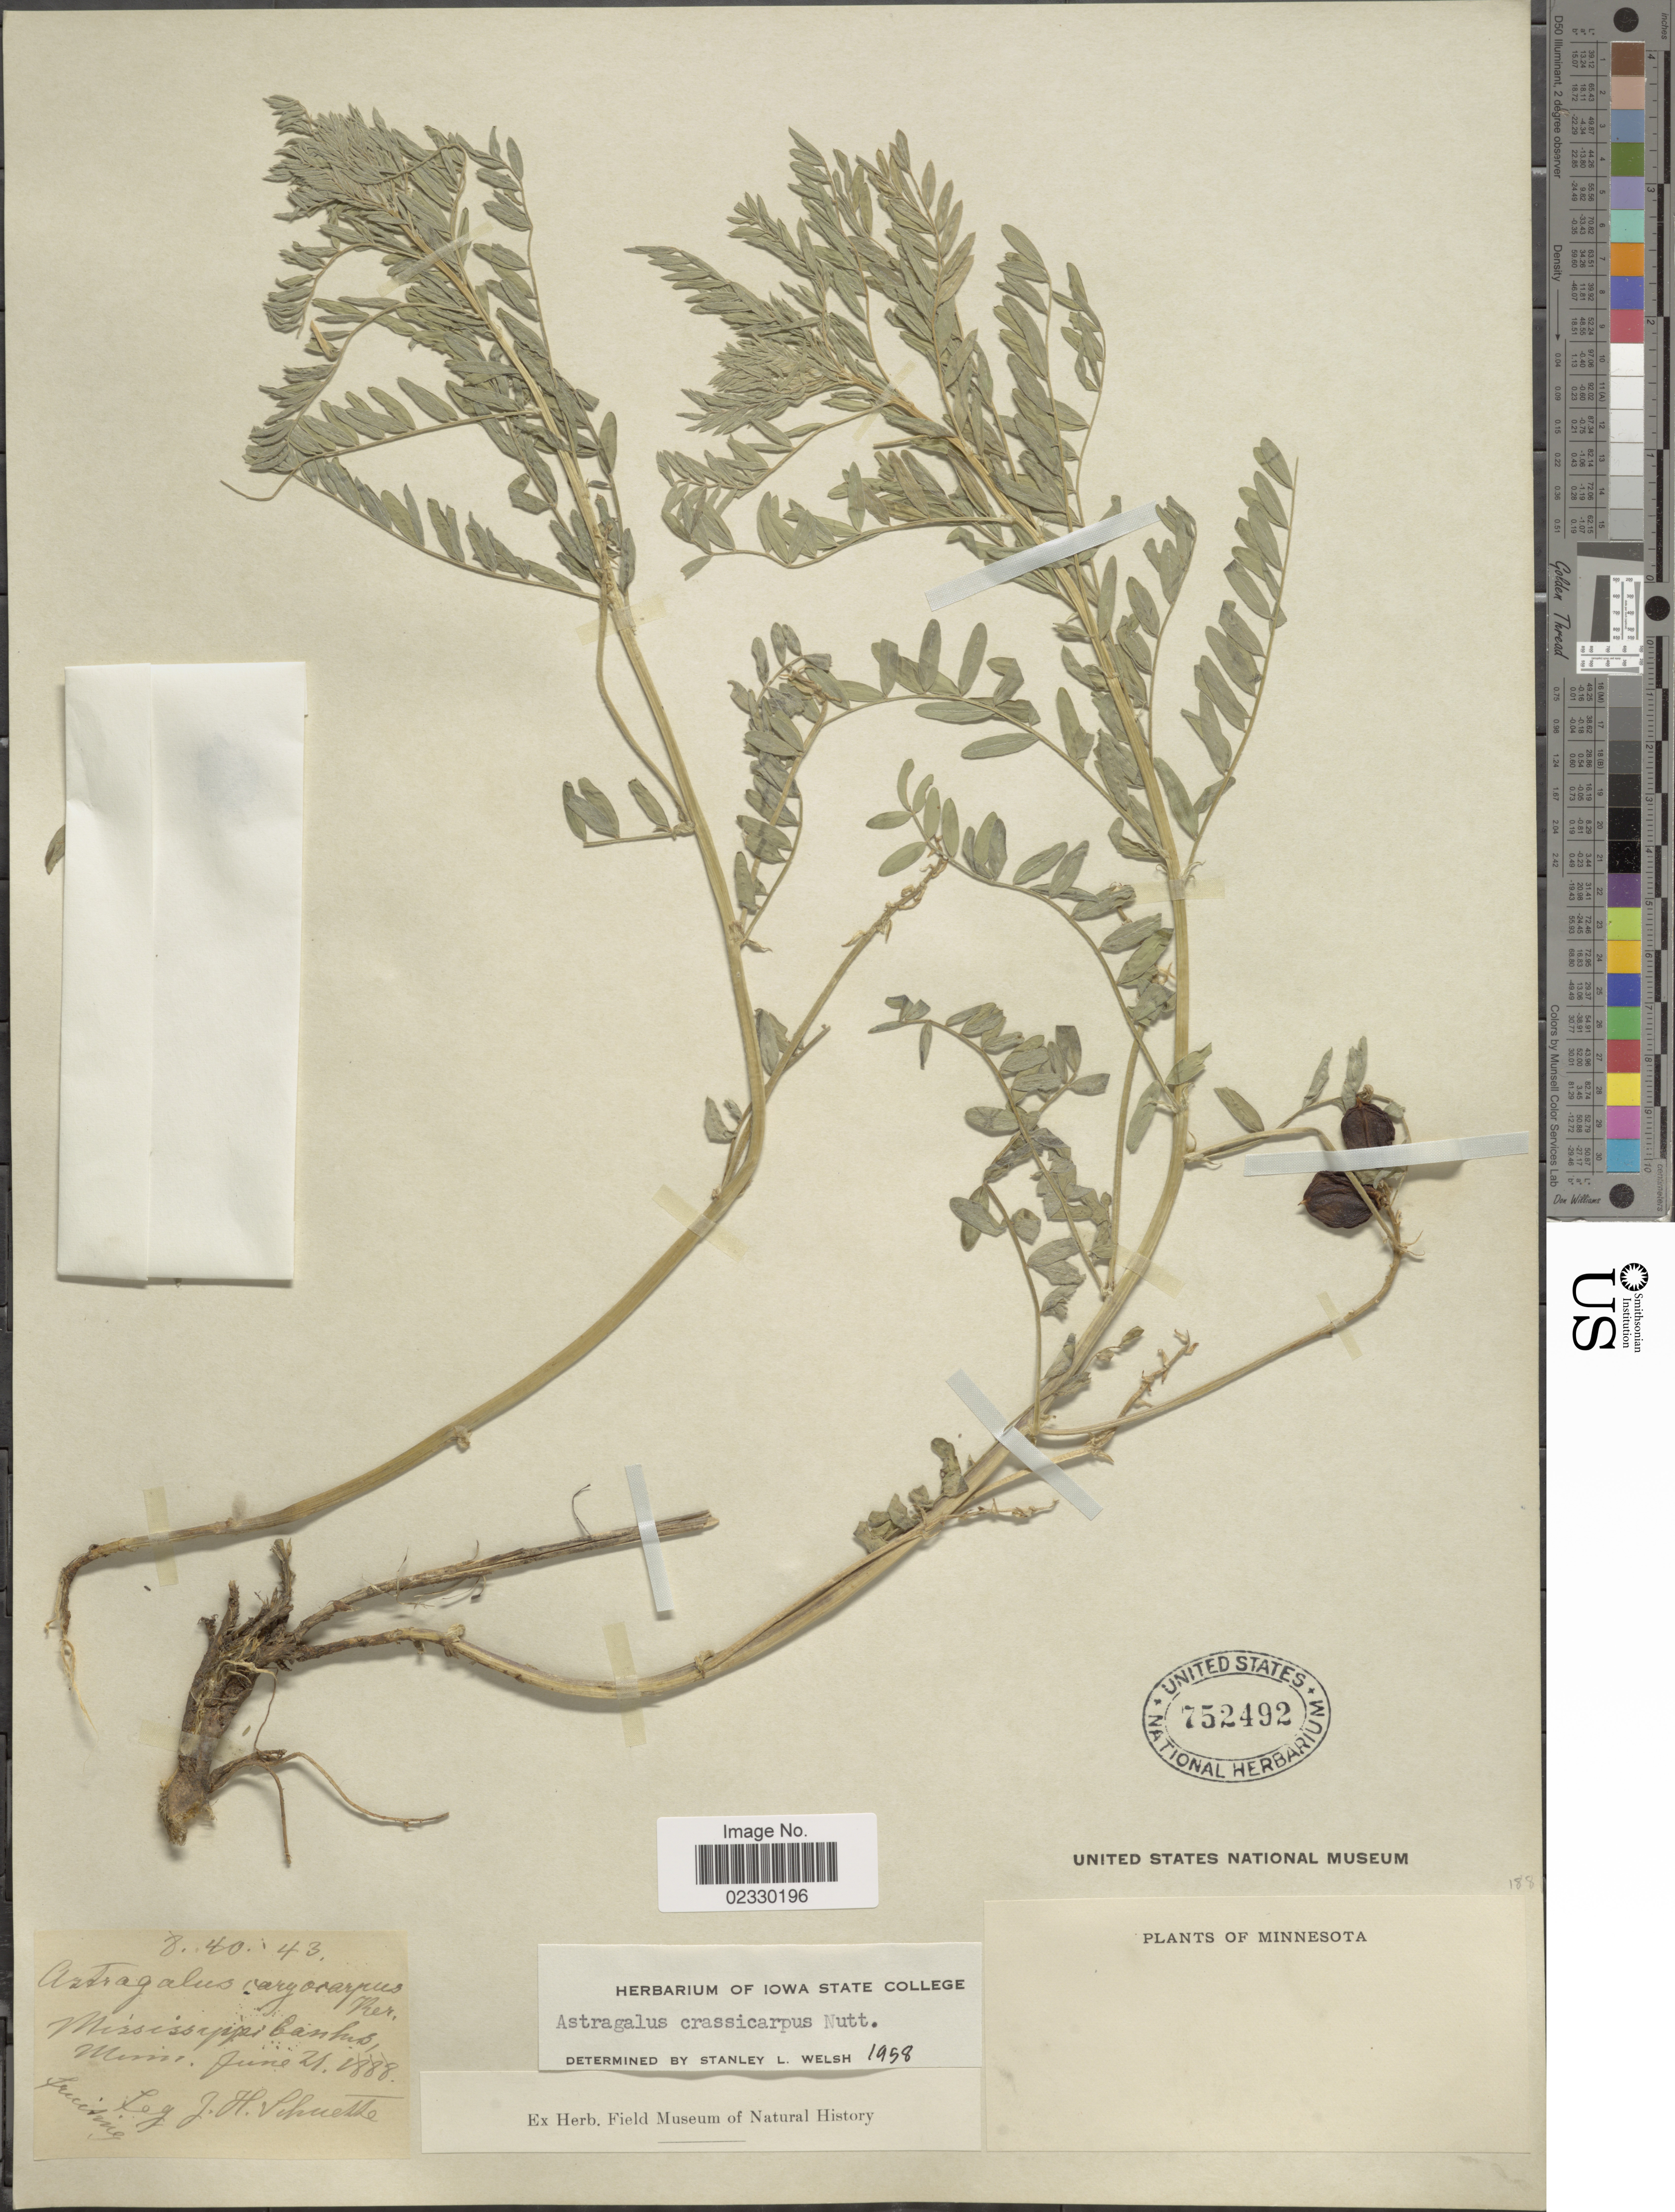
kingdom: Plantae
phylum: Tracheophyta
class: Magnoliopsida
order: Fabales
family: Fabaceae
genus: Astragalus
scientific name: Astragalus crassicarpus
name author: Nutt.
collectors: J. H. Schuette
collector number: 43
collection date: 1888-06-21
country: United States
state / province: Minnesota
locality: Mississippi banks.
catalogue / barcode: US 752492